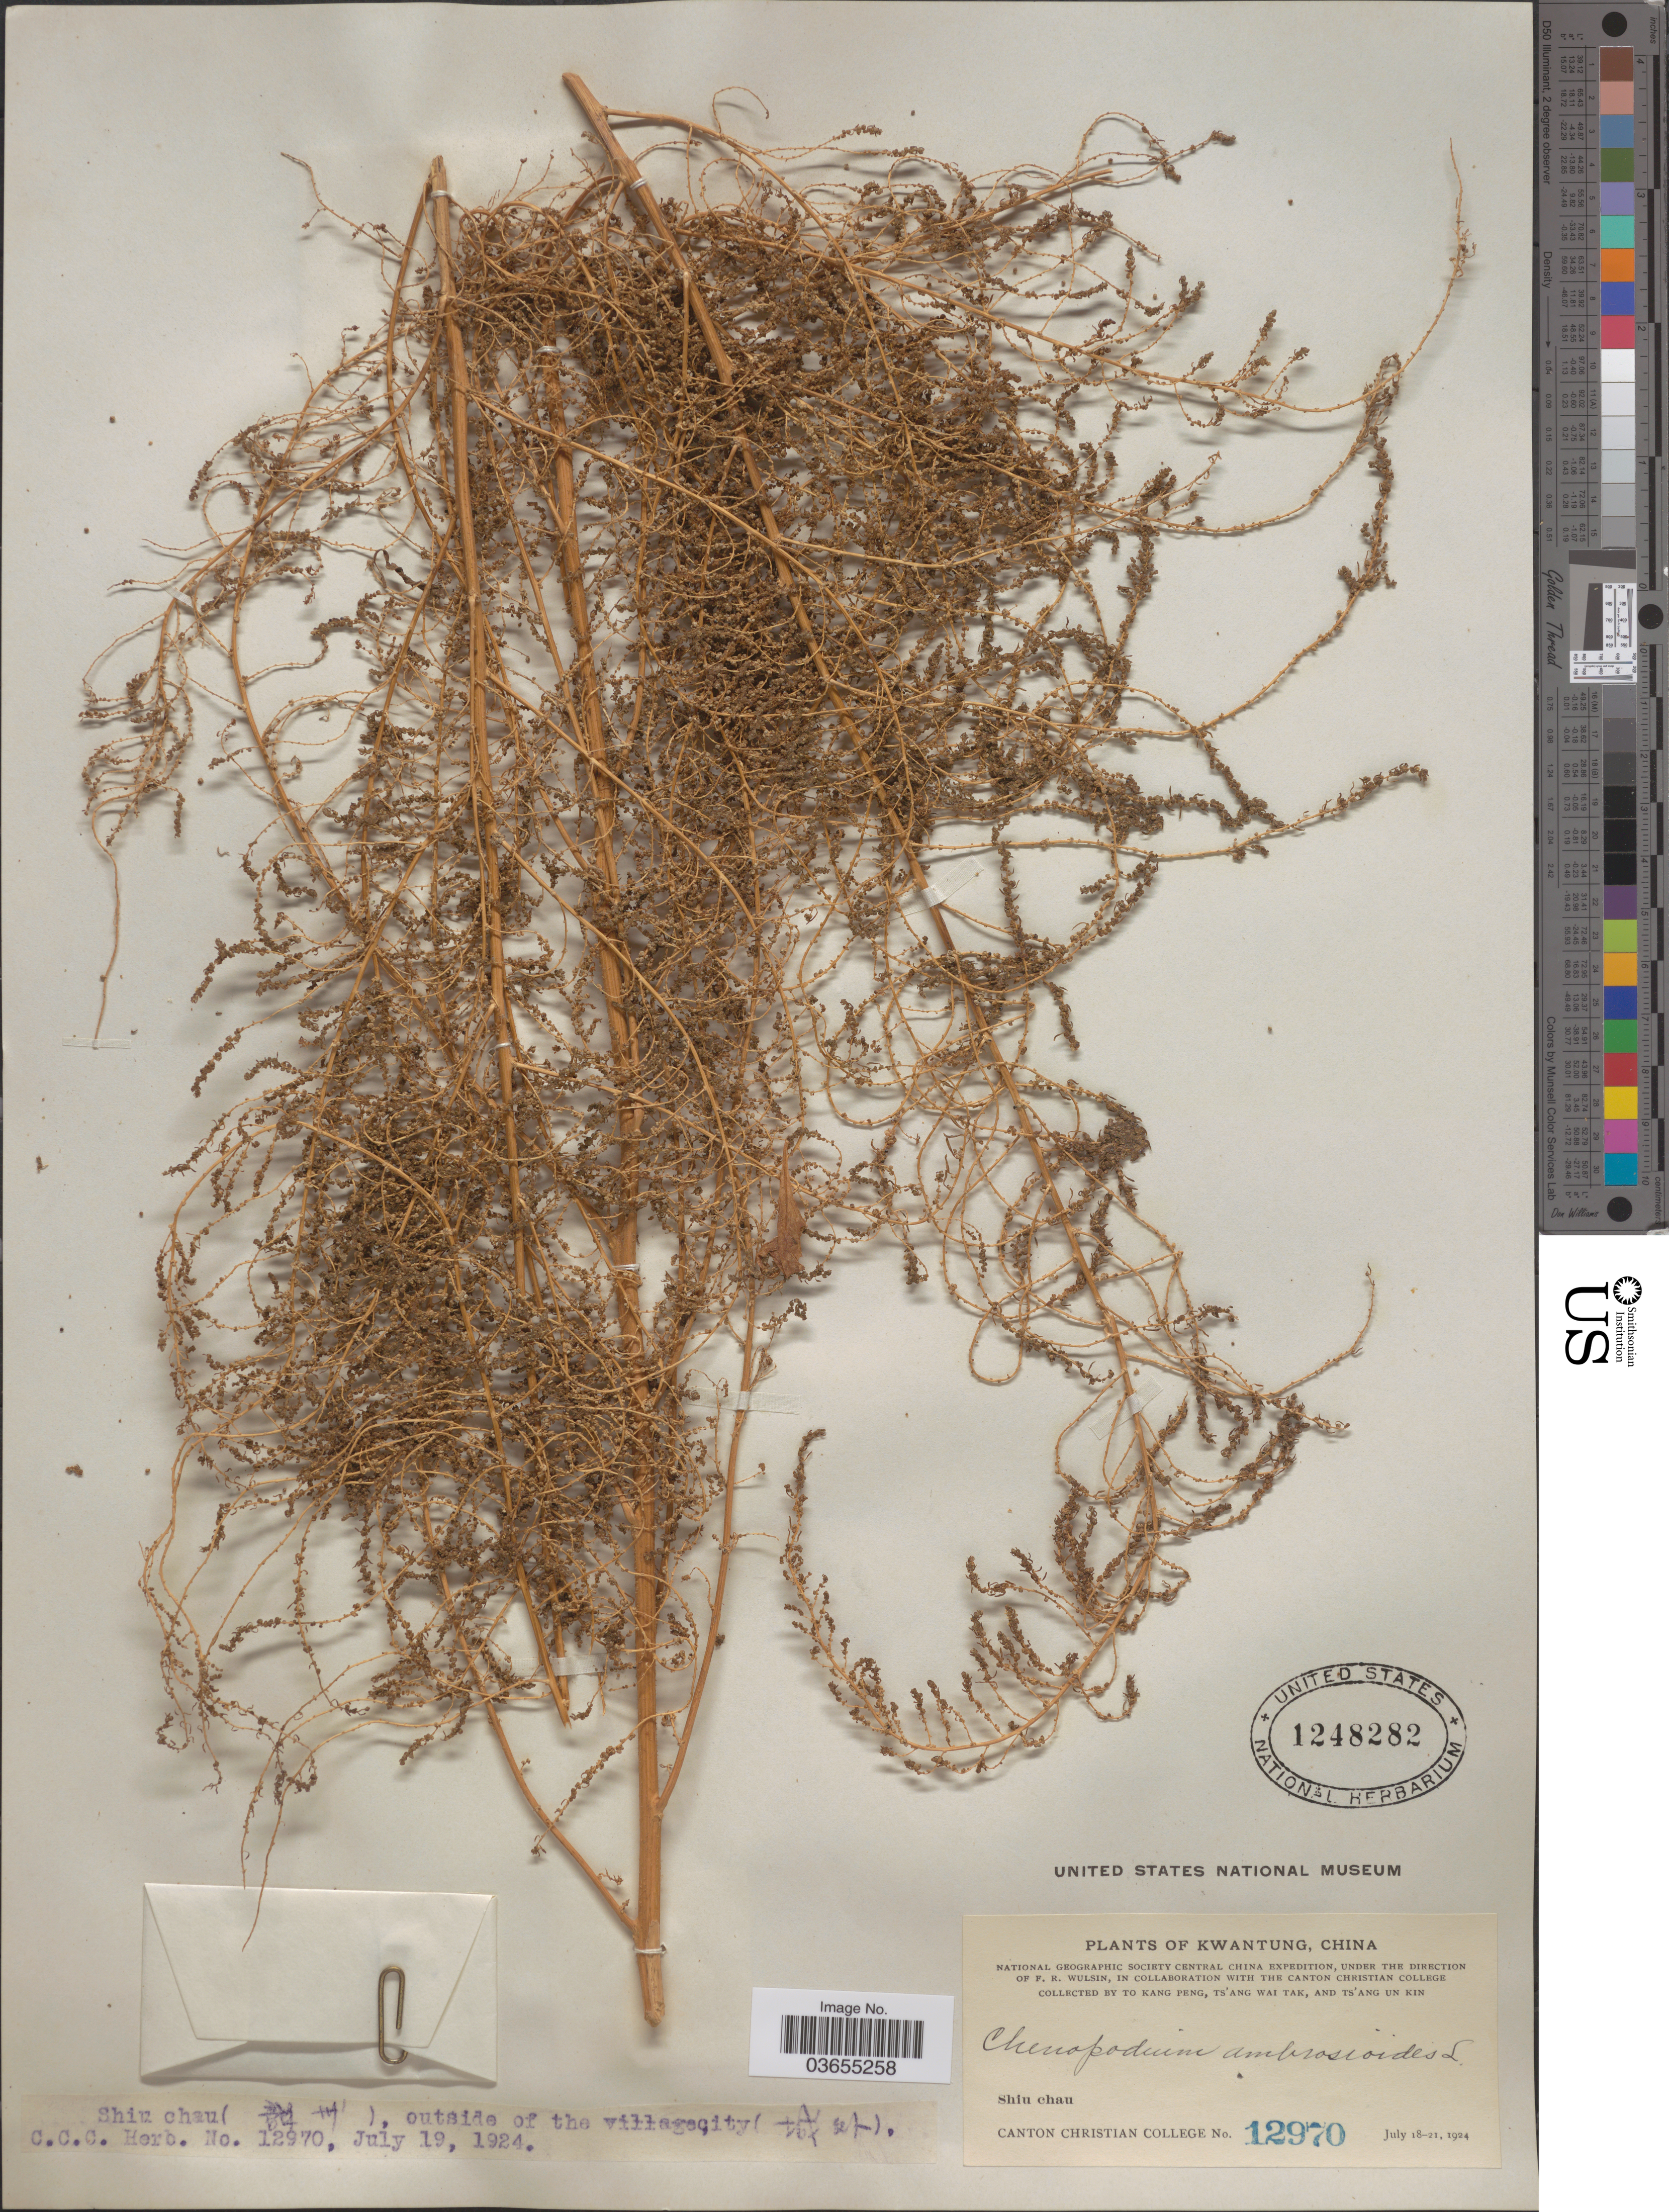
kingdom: Plantae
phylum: Tracheophyta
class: Magnoliopsida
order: Caryophyllales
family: Amaranthaceae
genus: Chenopodium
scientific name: Chenopodium ambrosioides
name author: L.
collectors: T. K. Peng, W. T. Tsang & Ts' Ang Un Kin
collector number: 12970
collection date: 1924-07-19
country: China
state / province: Guangdong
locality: Kwantung. Shiu Chau (X), outside of the village, city (X).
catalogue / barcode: US 1248282